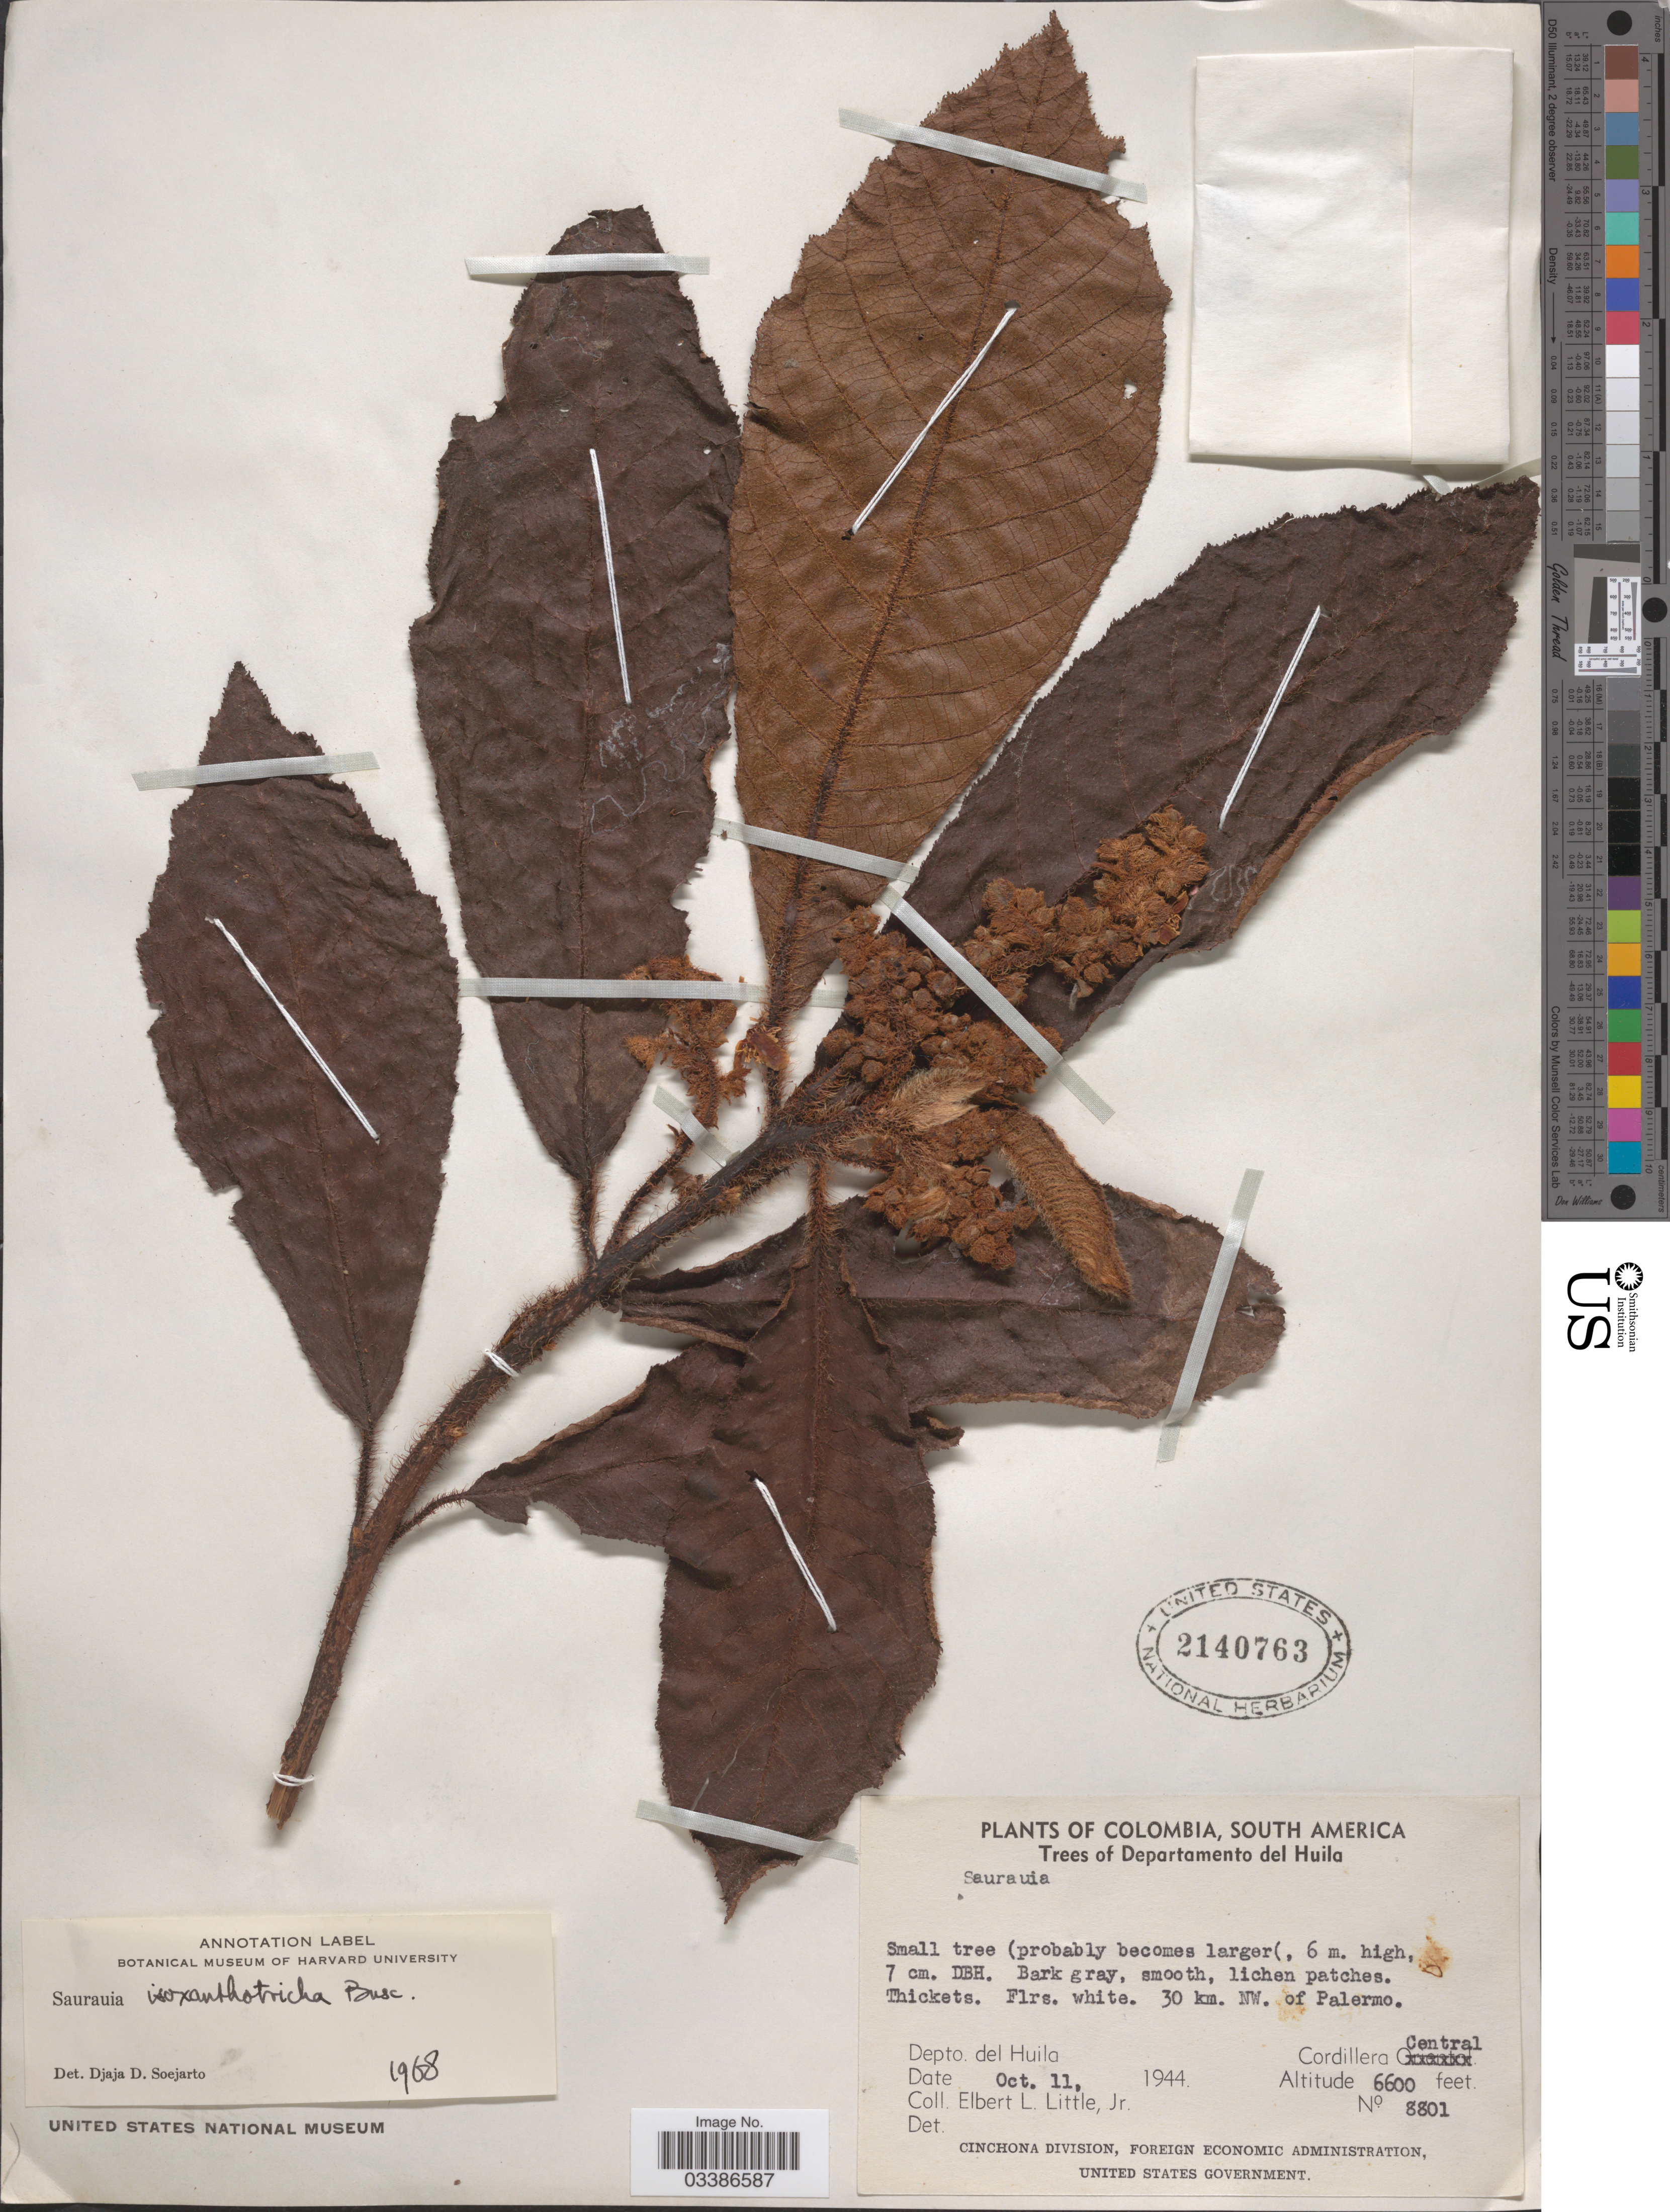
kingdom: Plantae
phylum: Tracheophyta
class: Magnoliopsida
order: Ericales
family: Actinidiaceae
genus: Saurauia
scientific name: Saurauia isoxanthotricha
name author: Buscal.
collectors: E. L. Little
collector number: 8801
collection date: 1944-10-11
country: Colombia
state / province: Huila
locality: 30 km. NW. of Palermo. Depto. del Huila. Cordillera Central.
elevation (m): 2012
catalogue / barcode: US 2140763